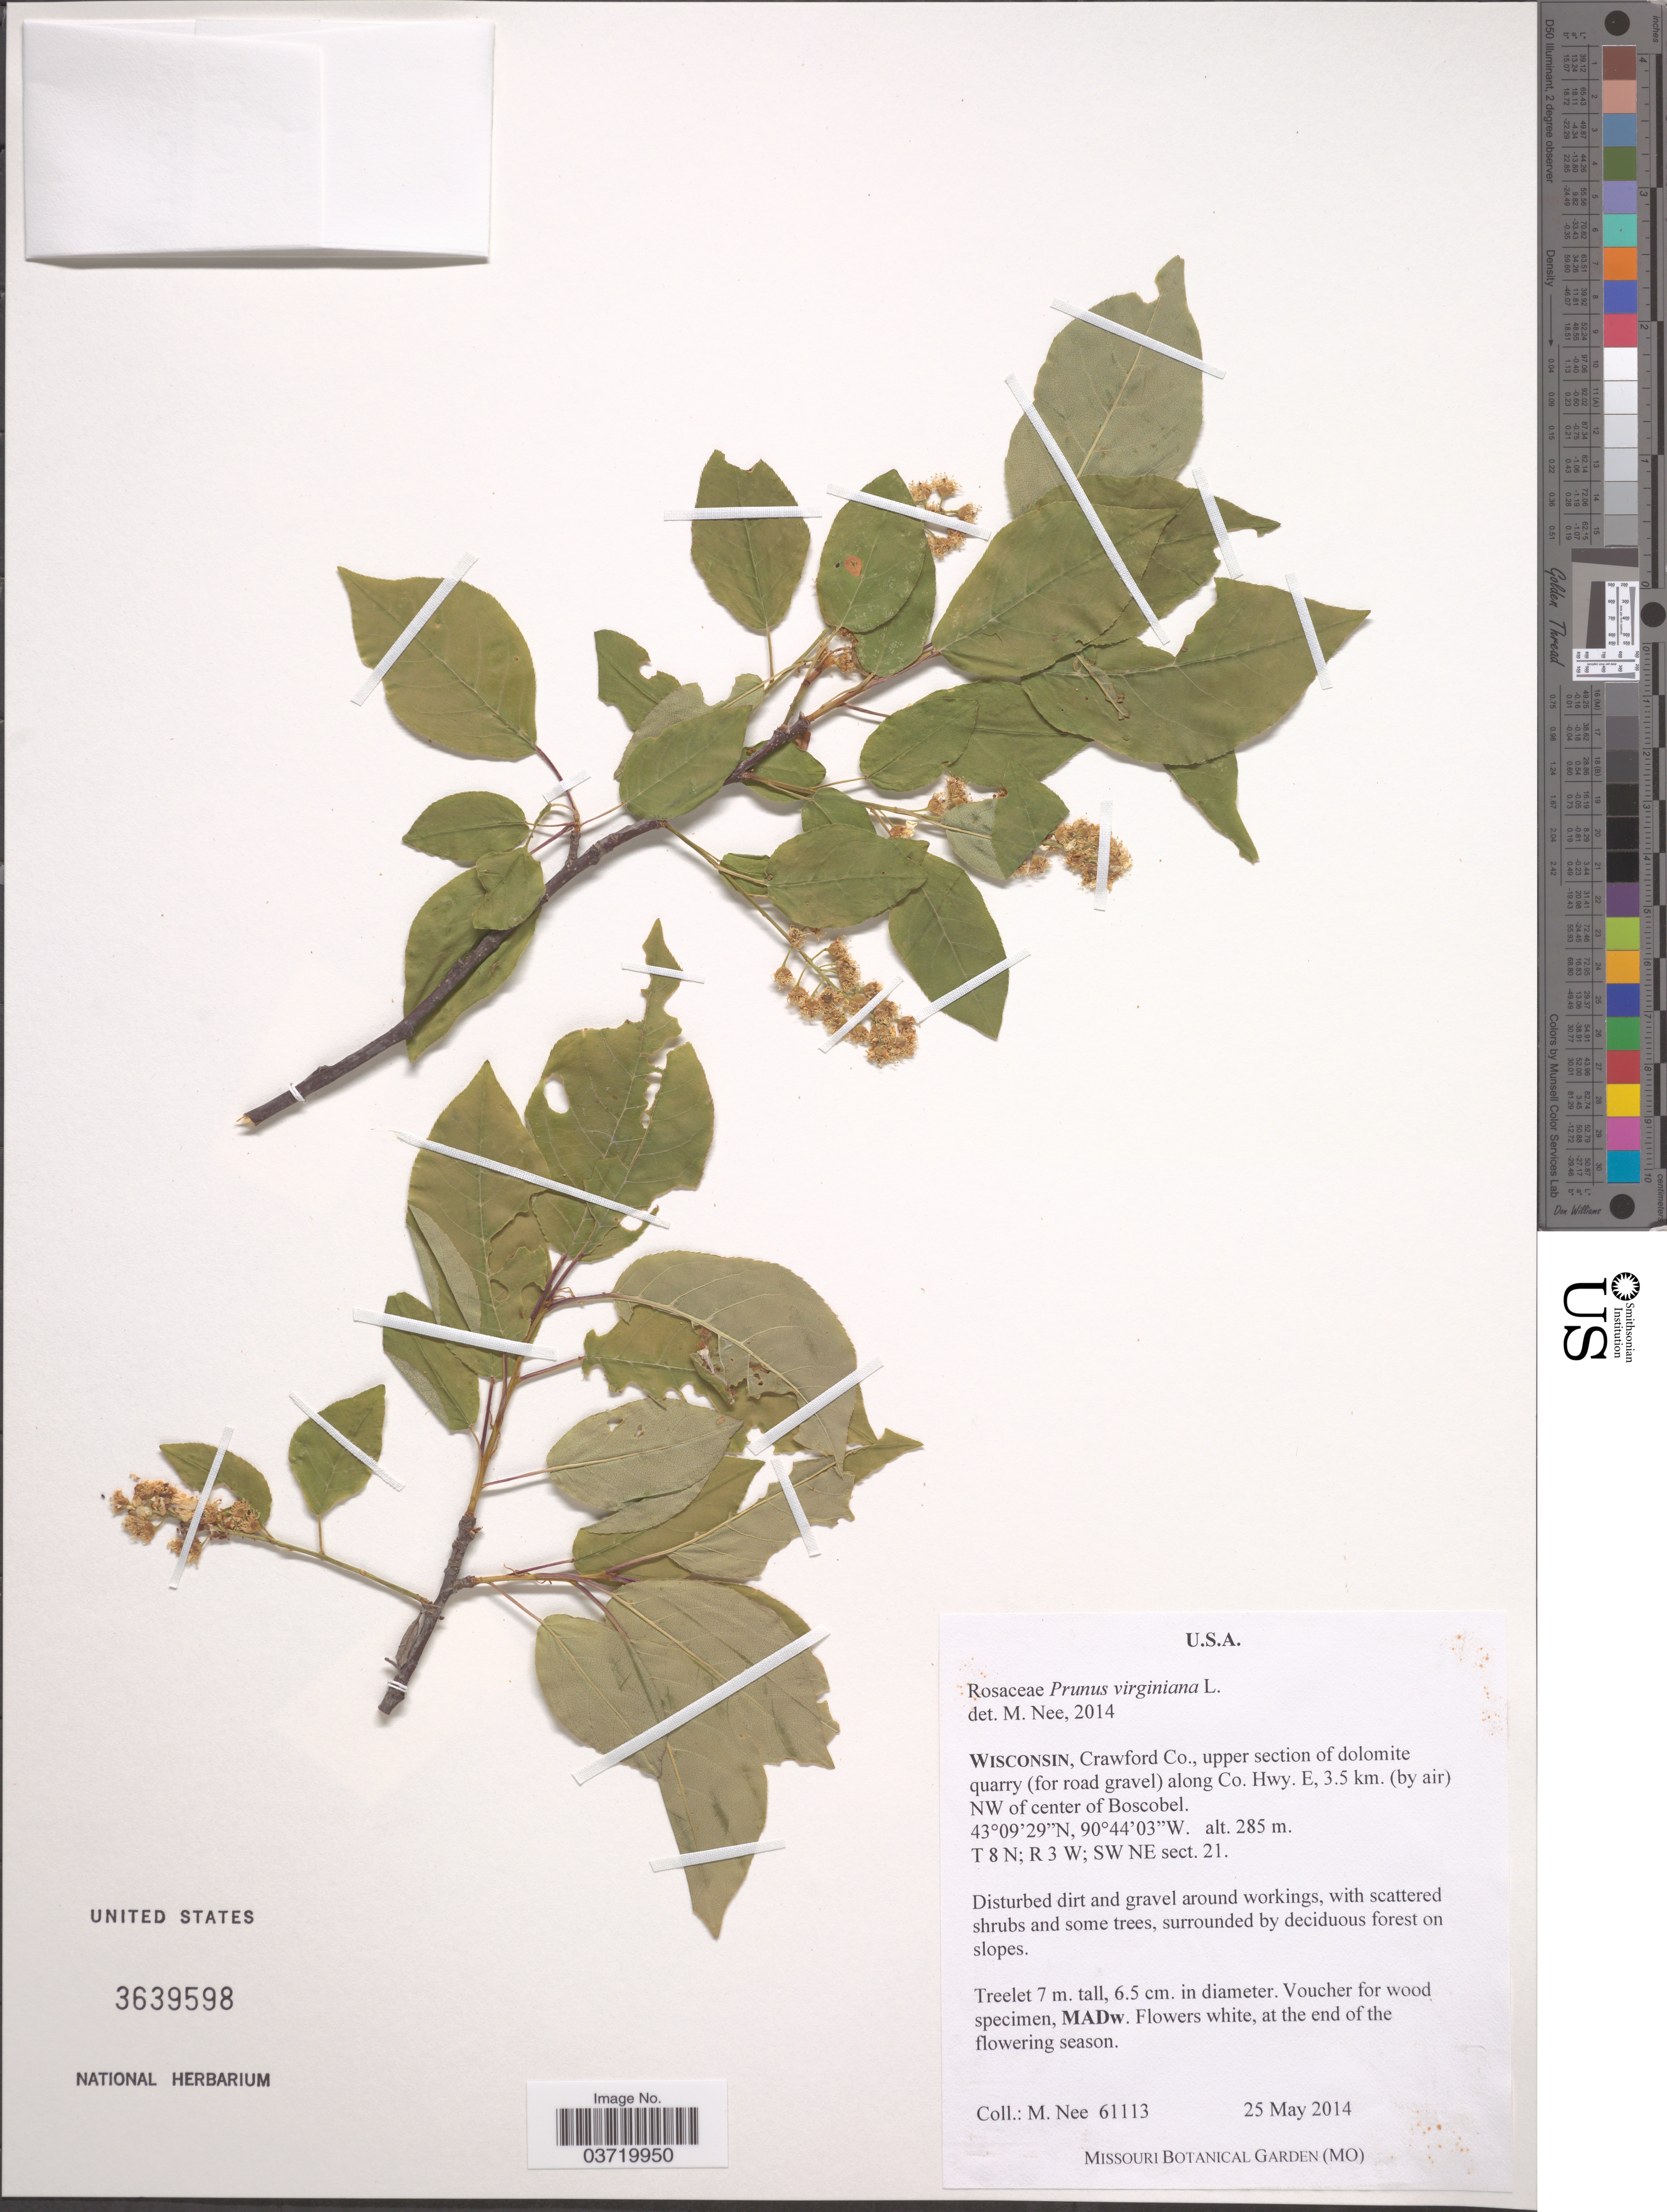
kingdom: Plantae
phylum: Tracheophyta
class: Magnoliopsida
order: Rosales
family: Rosaceae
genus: Prunus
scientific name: Prunus virginiana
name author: L.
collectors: M. Nee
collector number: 61113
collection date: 2014-05-25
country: United States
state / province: Wisconsin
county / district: Crawford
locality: Crawford Co., upper section of dolomite quarry (for road gravel) along Co. Hwy. E, 3.5 km. (by air) NW of center of Boscobel. T 8 N, R 3 W; SW NE sect. 21.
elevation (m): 285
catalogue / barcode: US 3639598